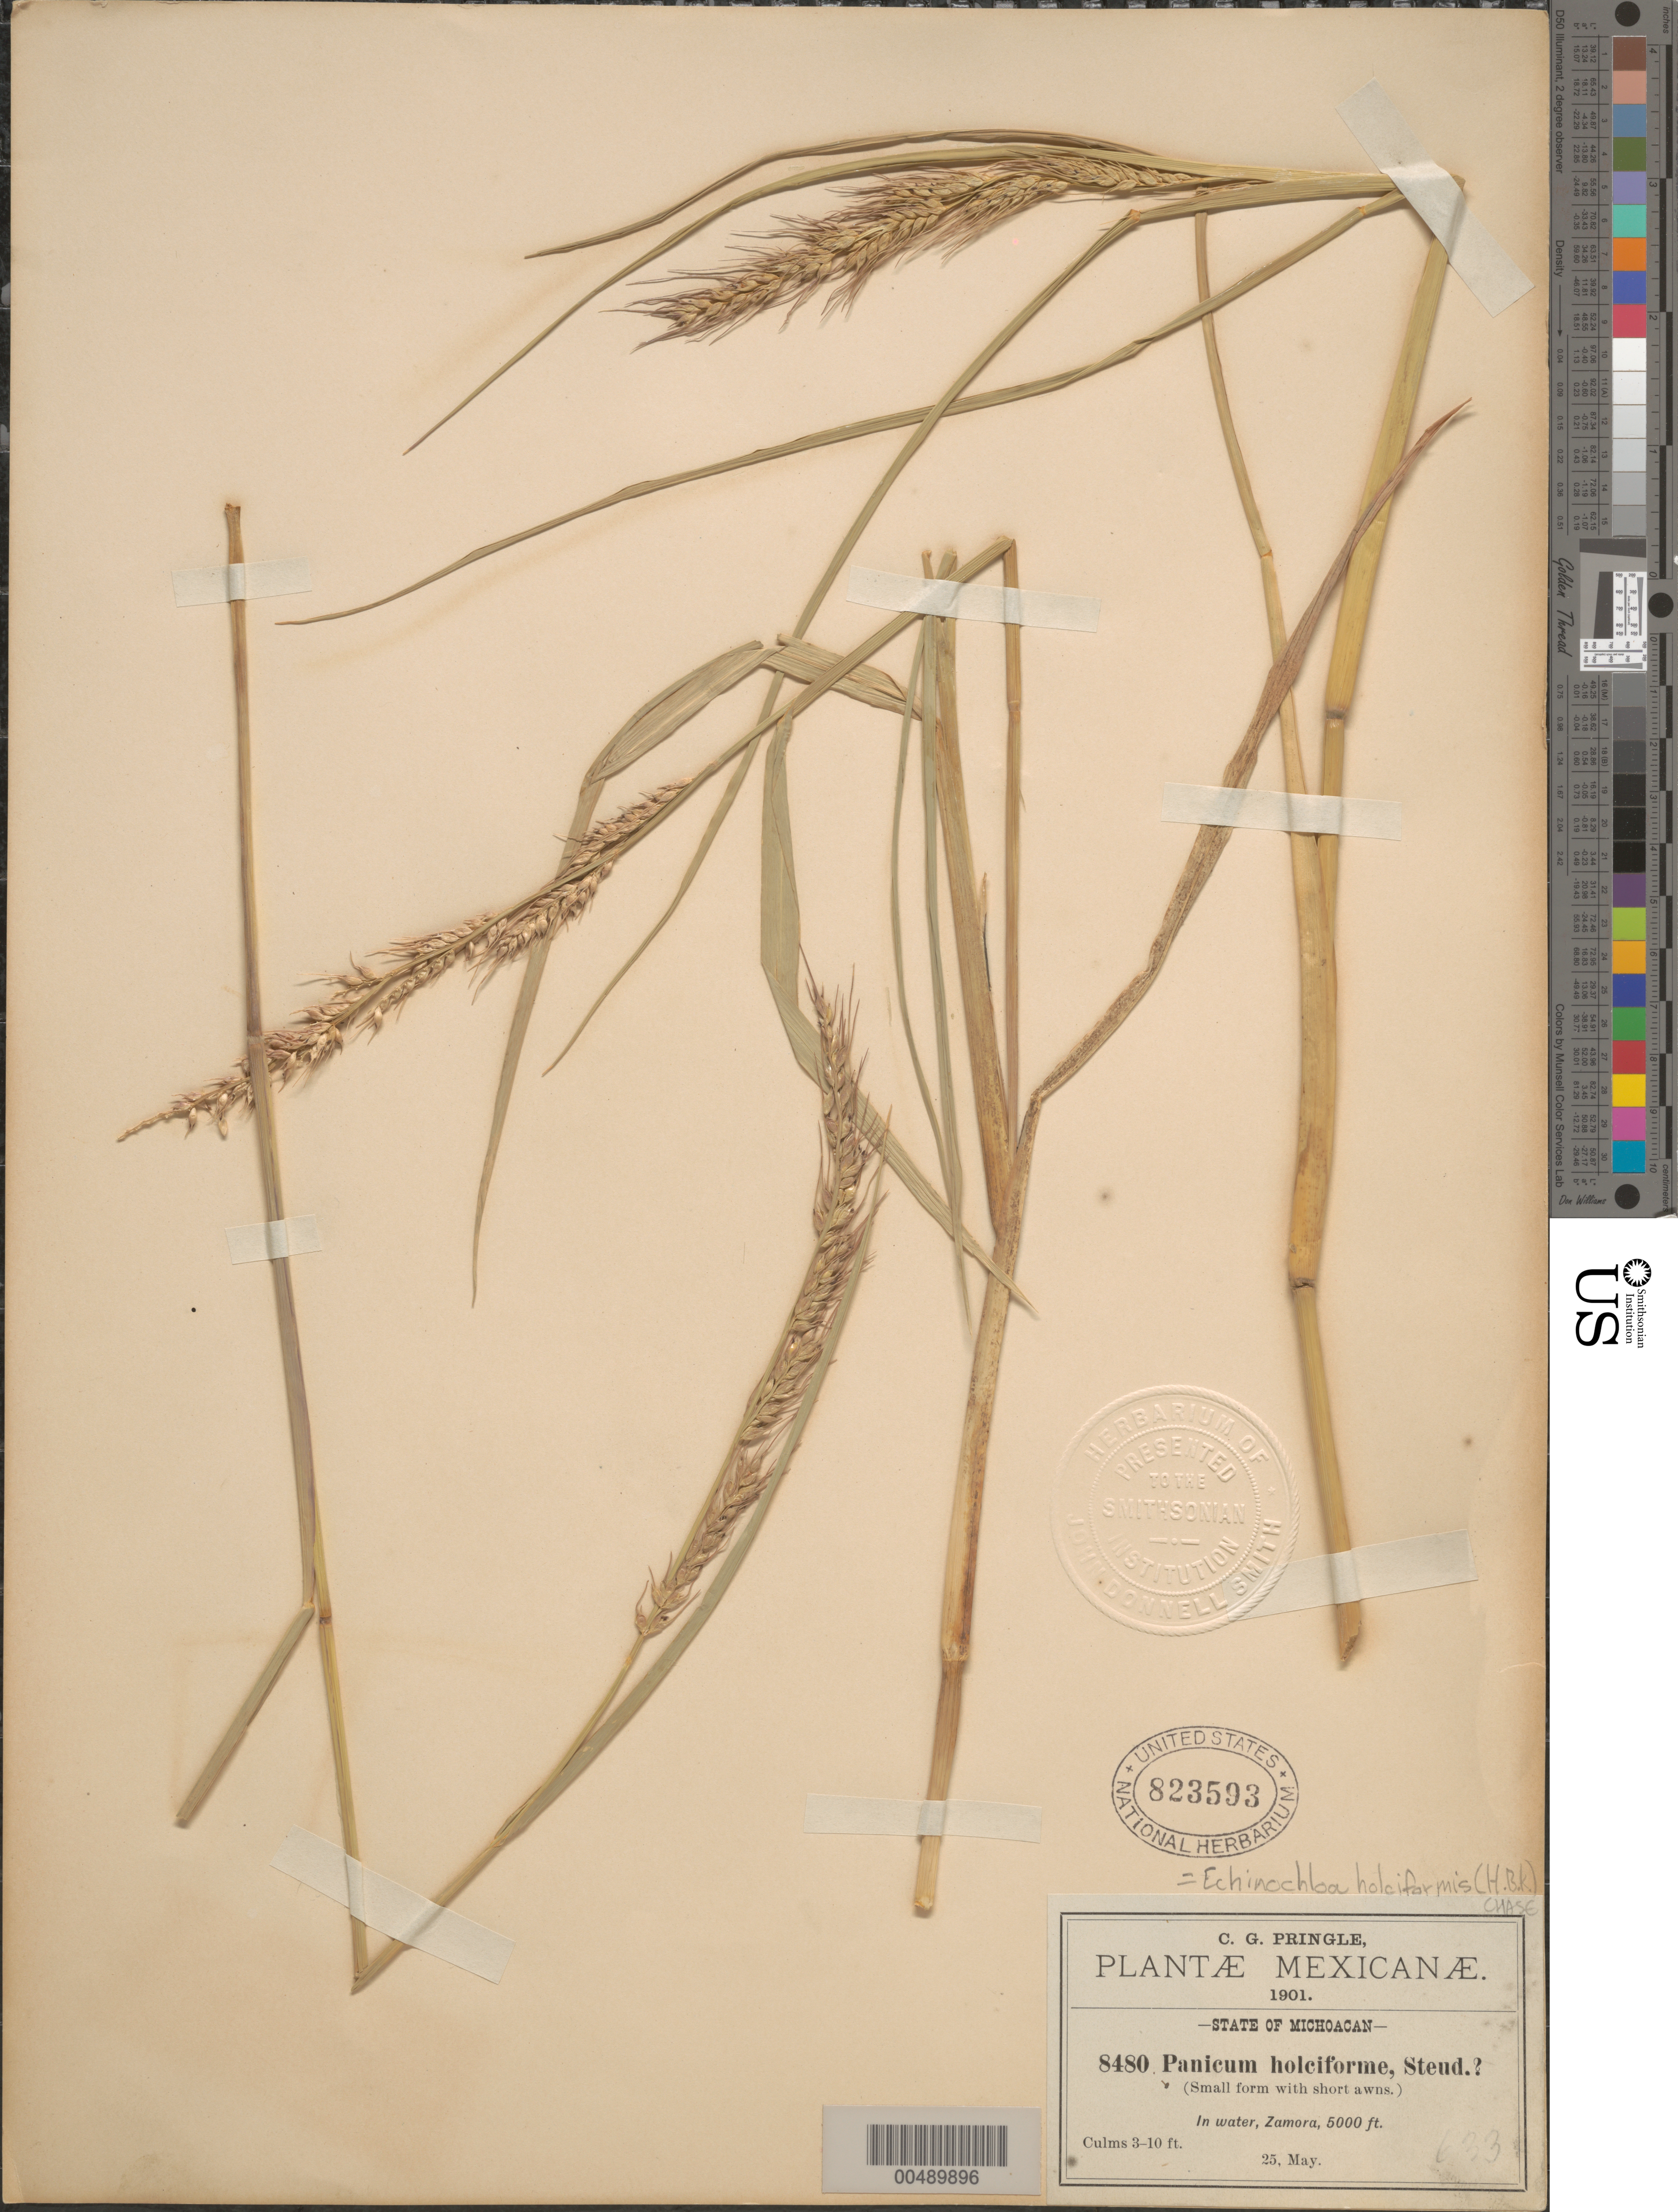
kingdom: Plantae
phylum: Tracheophyta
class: Liliopsida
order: Poales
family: Poaceae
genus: Echinochloa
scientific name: Echinochloa holciformis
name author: (Kunth) Chase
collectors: C. G. Pringle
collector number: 8480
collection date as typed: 25 May 1901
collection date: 1901-05-25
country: Mexico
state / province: Michoacán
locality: Zamora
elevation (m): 1524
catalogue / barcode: US 823593